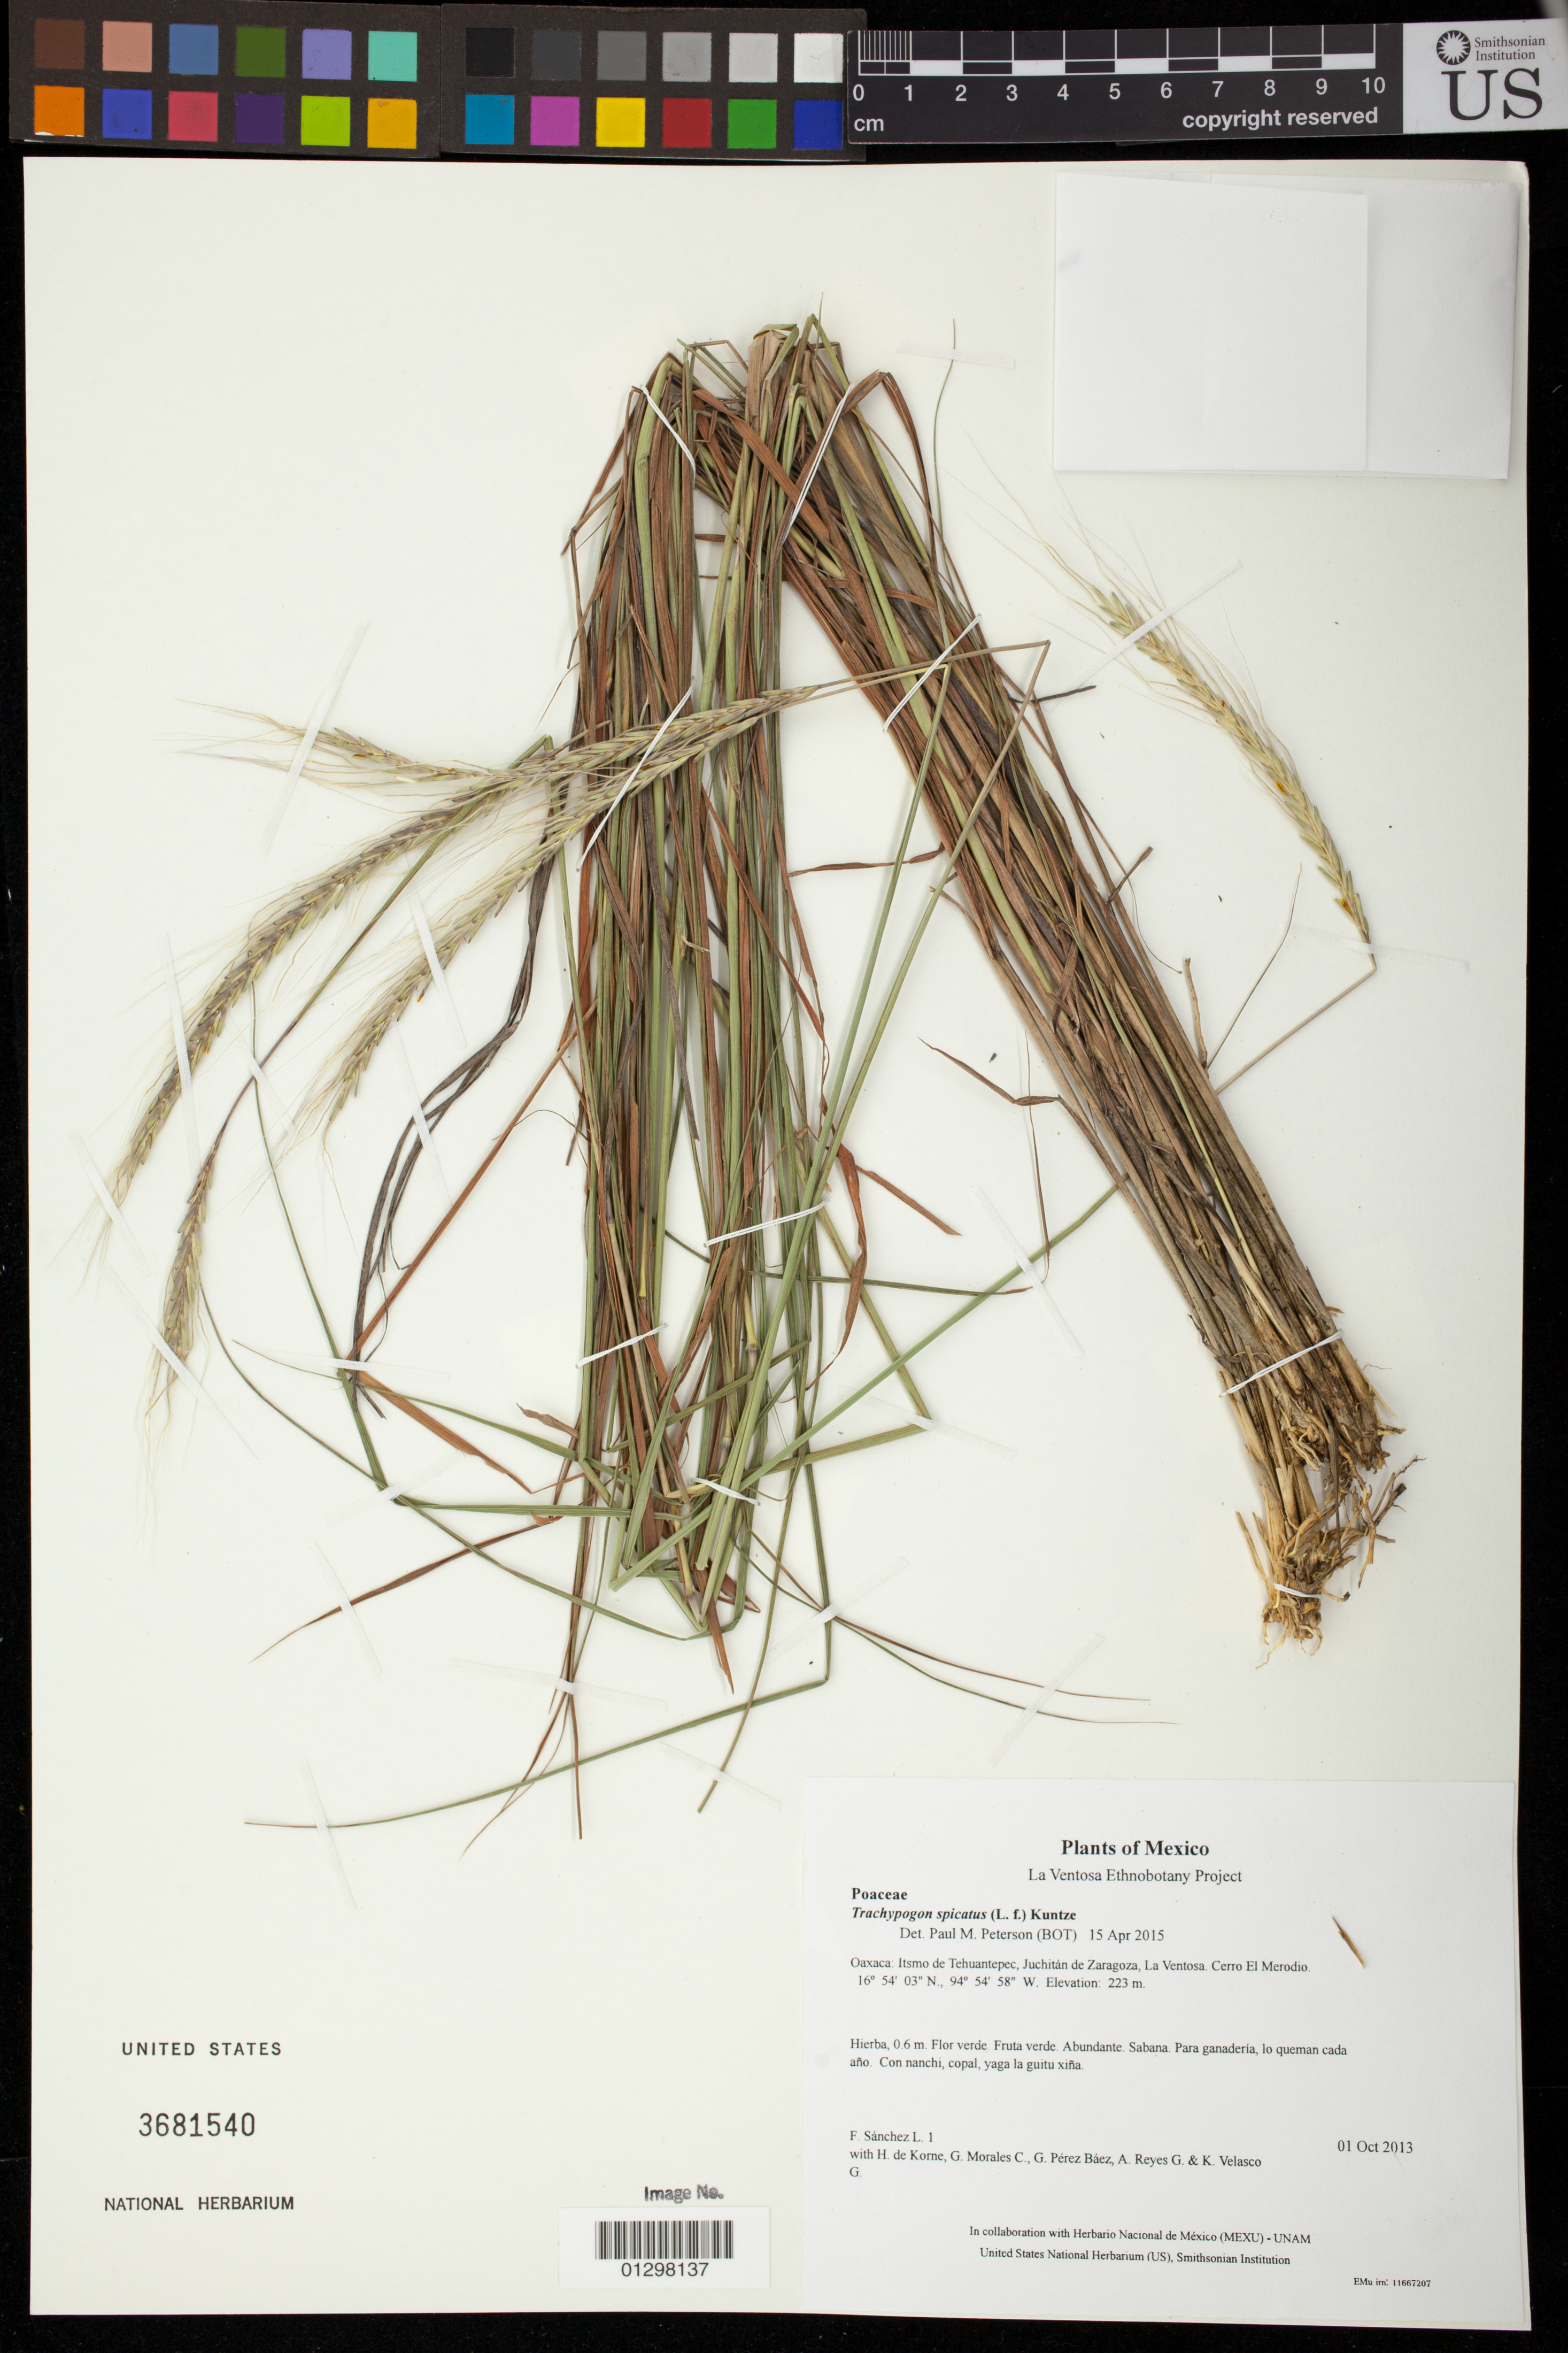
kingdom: Plantae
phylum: Tracheophyta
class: Liliopsida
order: Poales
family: Poaceae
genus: Trachypogon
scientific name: Trachypogon spicatus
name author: (L. f.) Kuntze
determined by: Peterson, Paul M., (BOT), Smithsonian Institution - National Museum of Natural History (UNITED STATES)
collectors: F. Sánchez L., H. de Korne, G. Morales C., G. Pérez Báez, A. Reyes G. & K. Velasco G.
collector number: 1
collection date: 2013-10-01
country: Mexico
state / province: Oaxaca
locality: Itsmo de Tehuantepec, Juchitán de Zaragoza, La Ventosa. Cerro El Merodio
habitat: Sabana. Para ganadería, lo queman cada año.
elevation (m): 223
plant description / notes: JEBOT, MEXU, SERO, US; Guixi. 0.6 m. Guie' naga'. Cuaananaxhi naga'. Stale.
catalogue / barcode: US 3681540